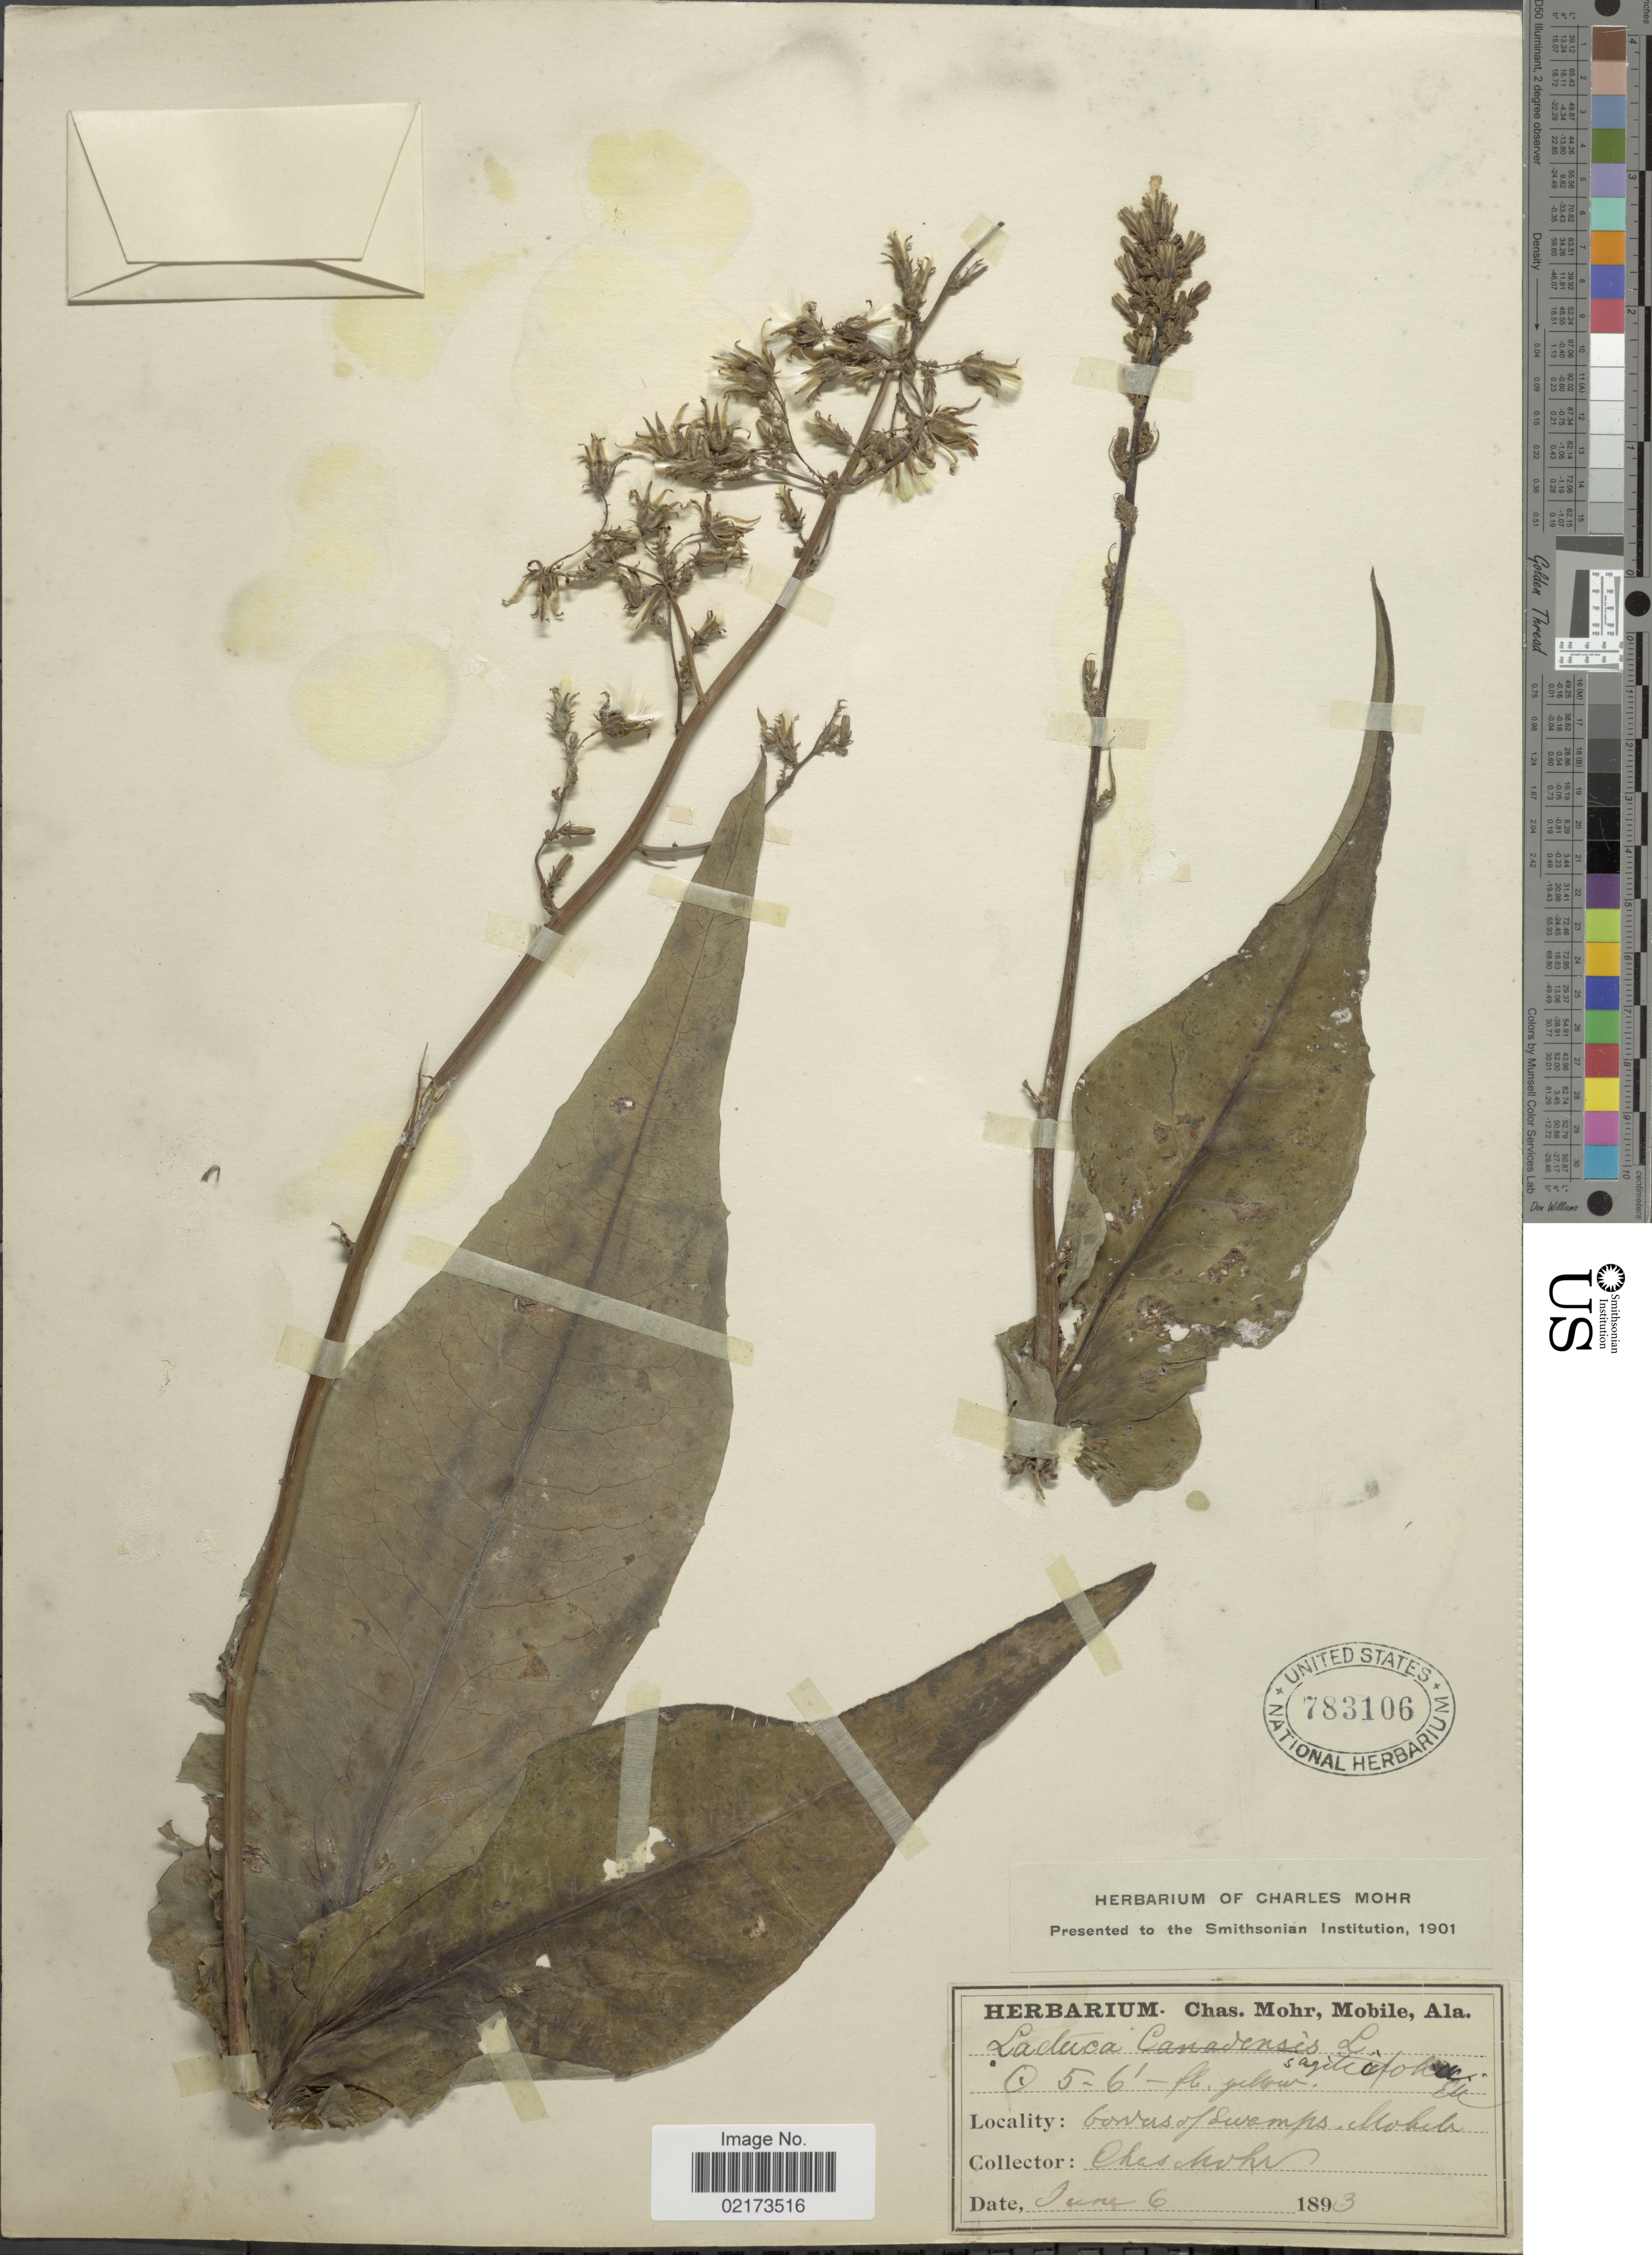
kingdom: Plantae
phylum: Tracheophyta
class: Magnoliopsida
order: Asterales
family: Asteraceae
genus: Lactuca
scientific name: Lactuca canadensis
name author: L.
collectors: Mohr, C. T. (herbarium)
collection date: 1893-06-06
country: United States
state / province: Alabama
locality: Mobile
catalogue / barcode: US 783106